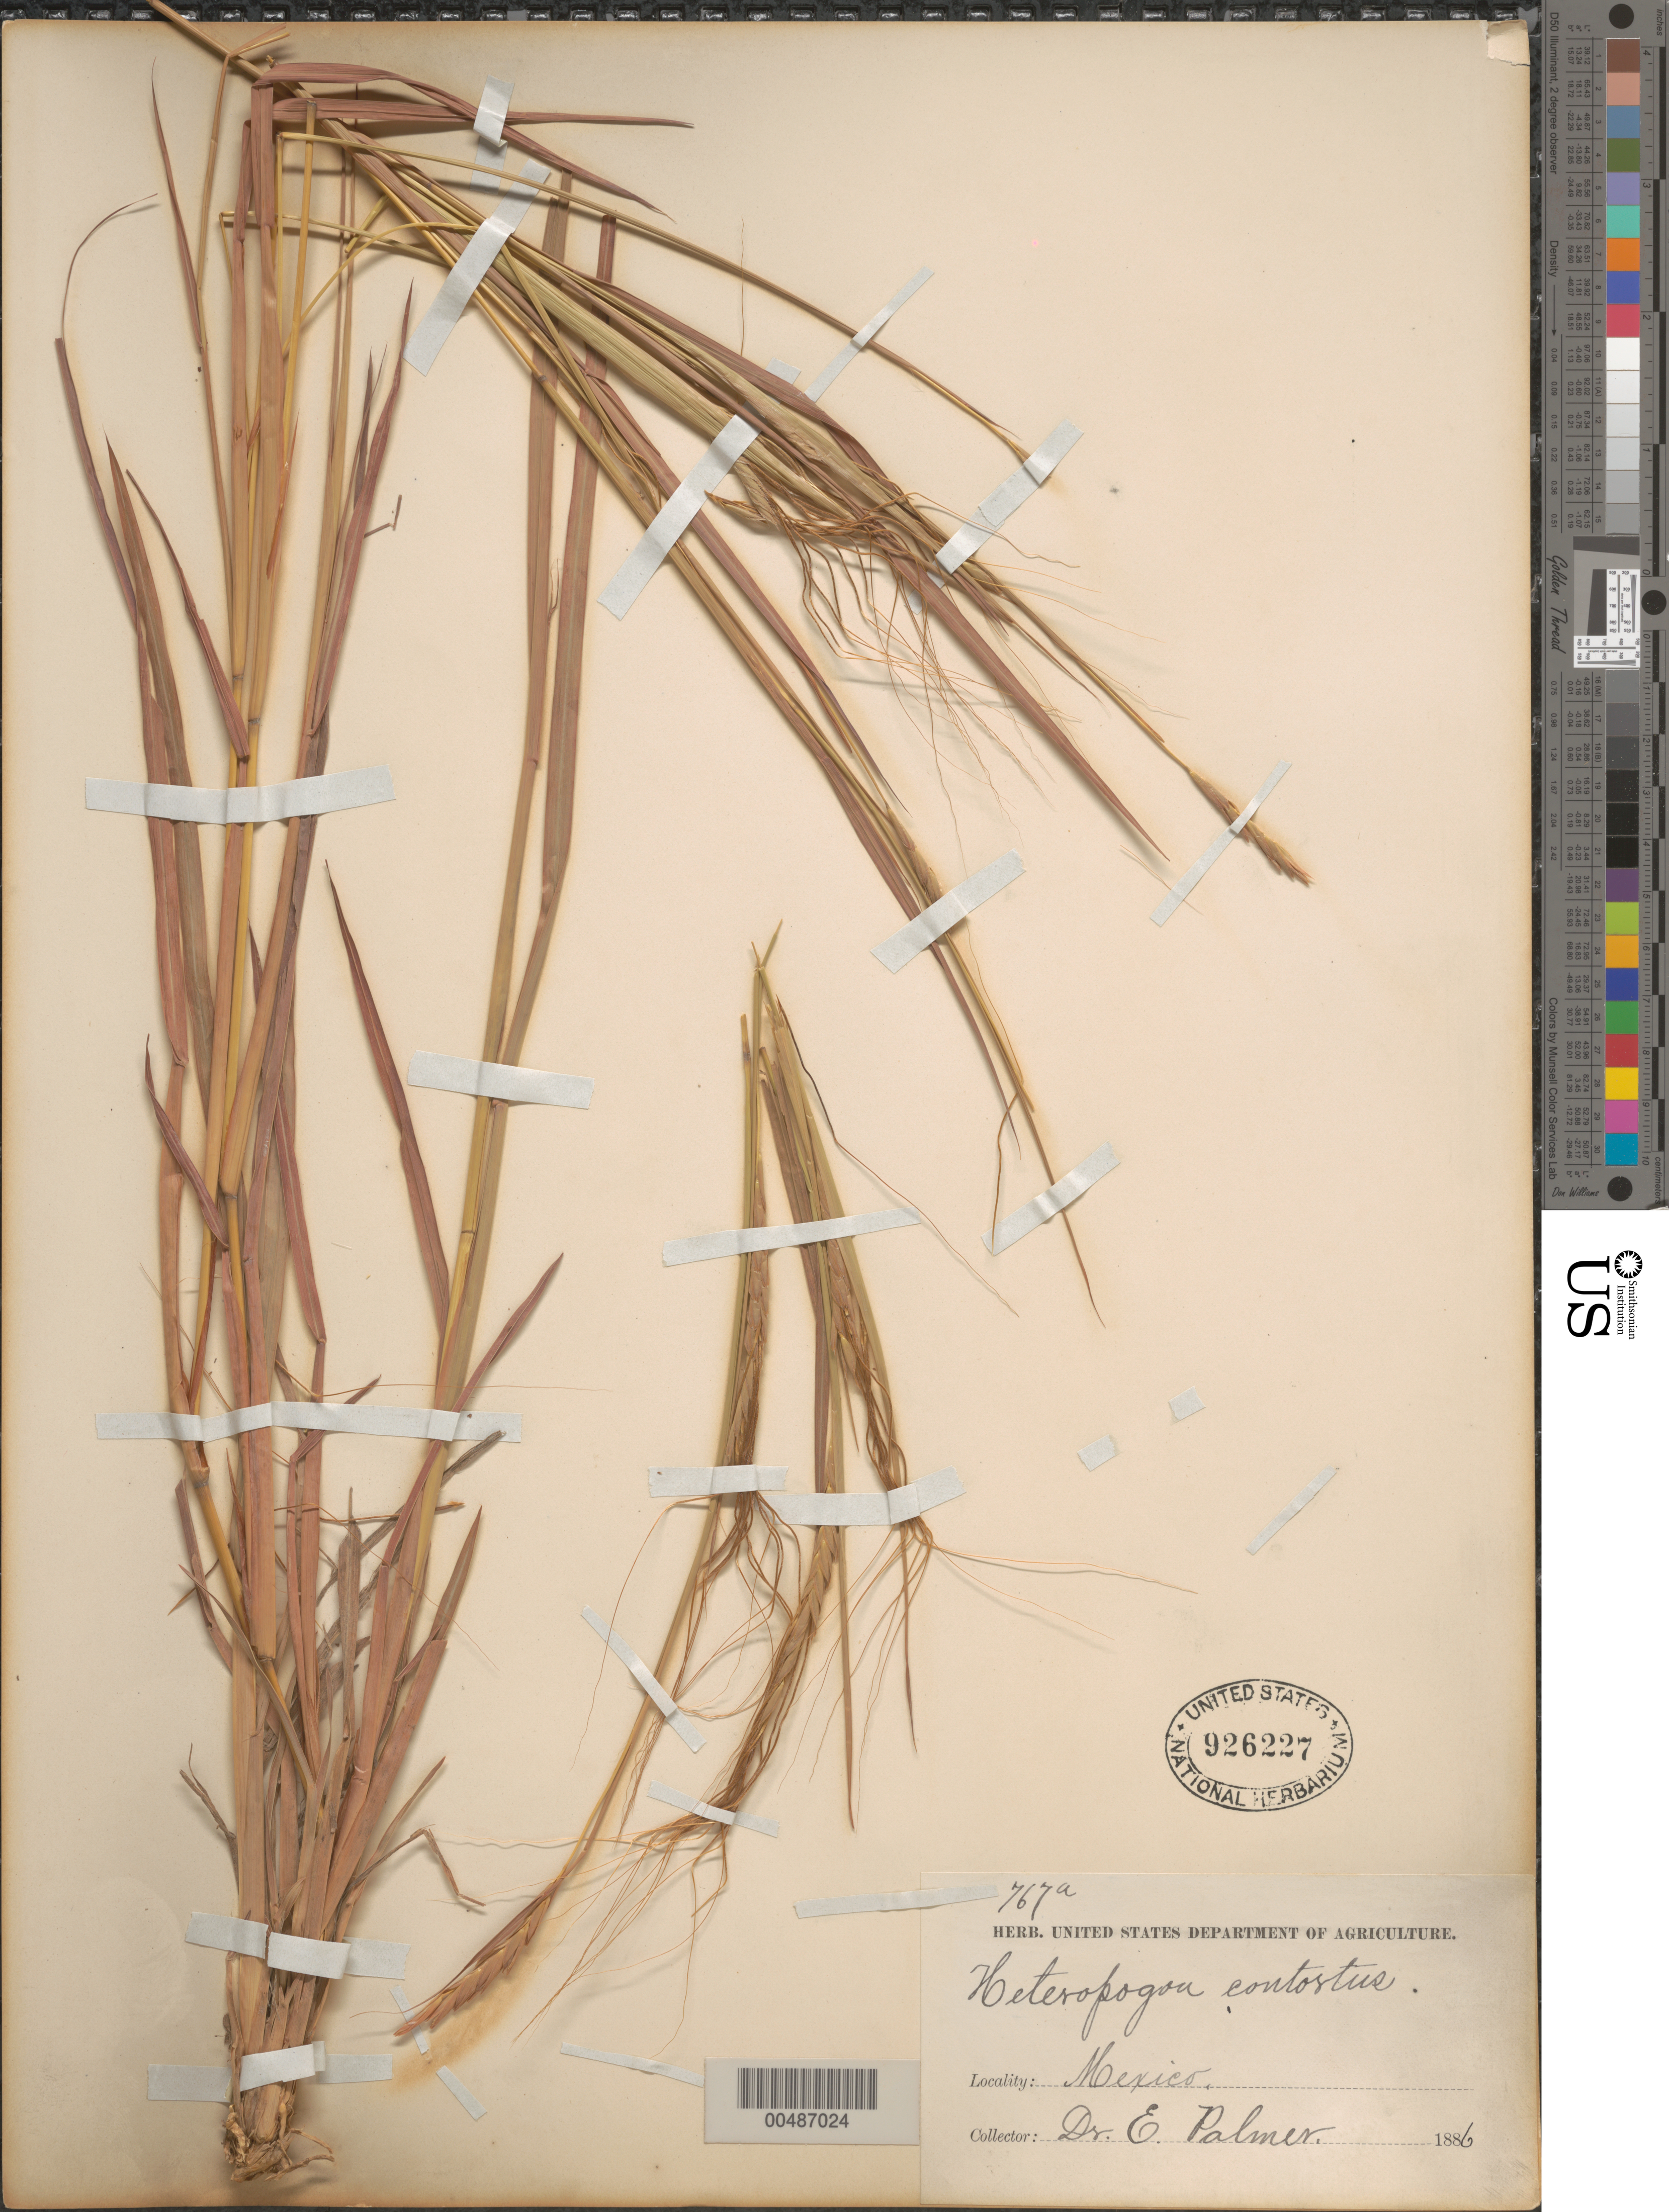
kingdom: Plantae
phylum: Tracheophyta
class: Liliopsida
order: Poales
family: Poaceae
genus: Heteropogon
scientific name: Heteropogon contortus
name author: (L.) P. Beauv. ex Roem. & Schult.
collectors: E. Palmer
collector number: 767a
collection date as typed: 1886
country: Mexico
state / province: Durango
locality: San Ramon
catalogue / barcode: US 926227